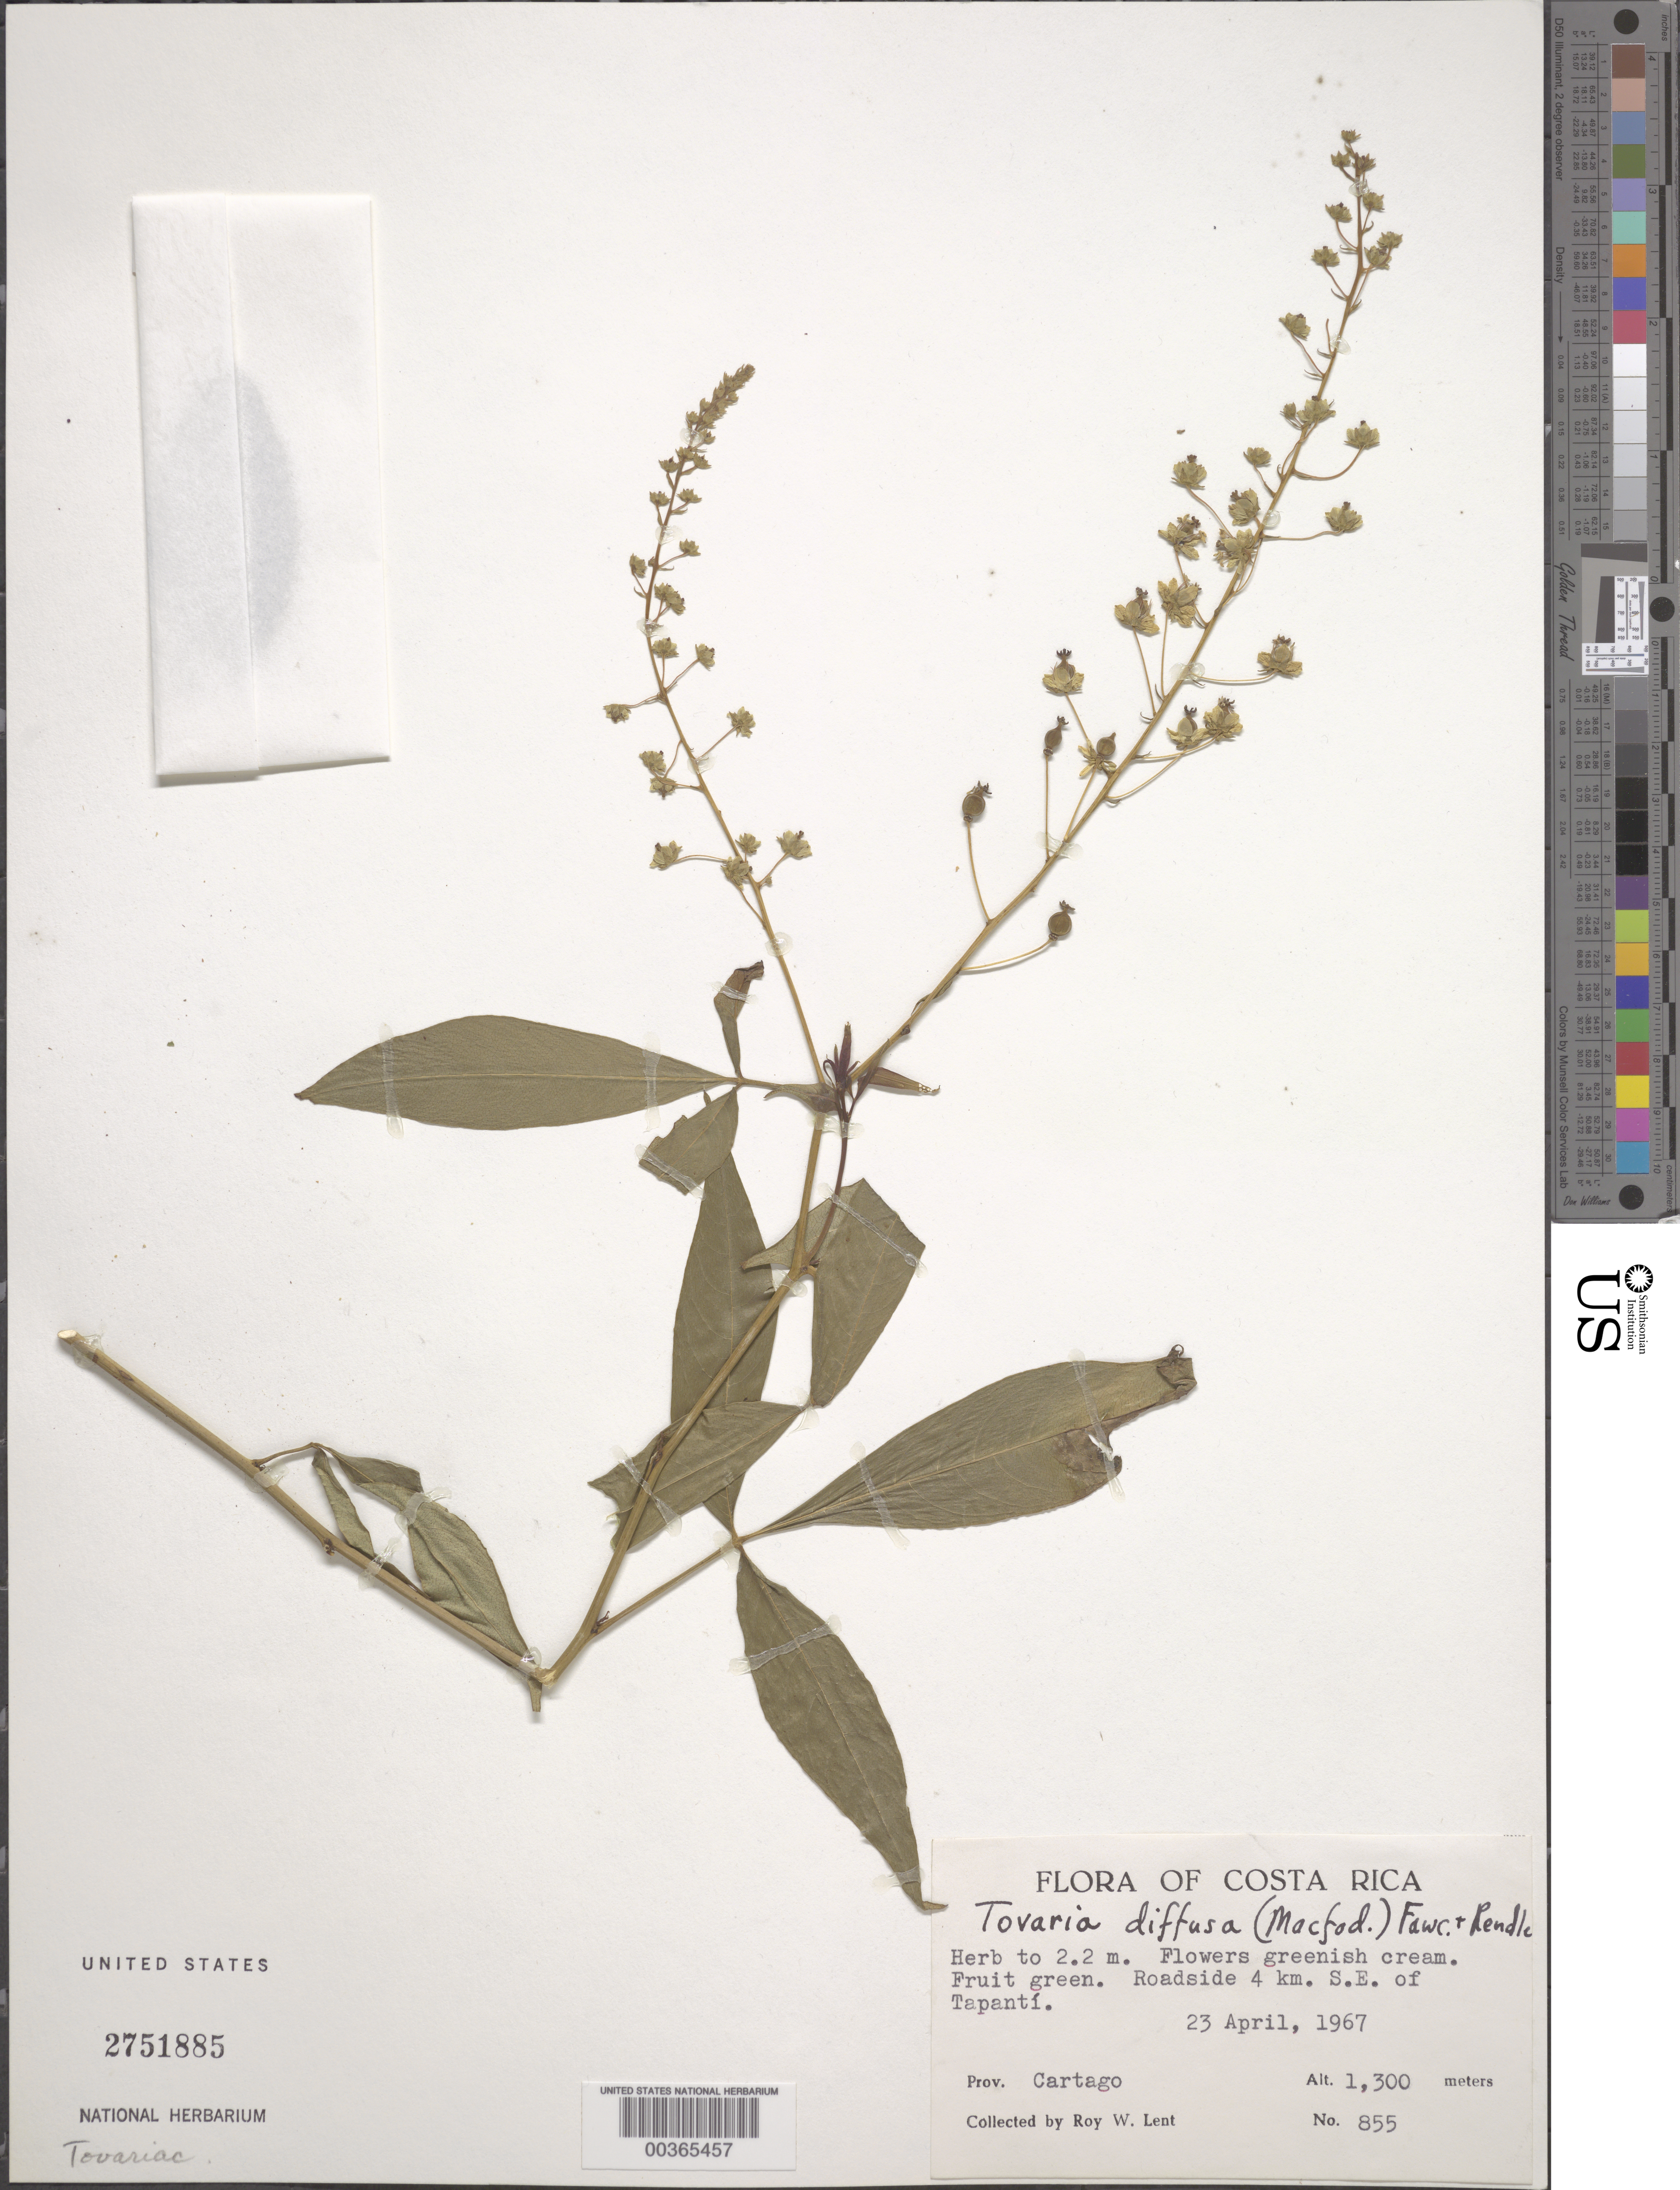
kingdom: Plantae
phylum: Tracheophyta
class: Magnoliopsida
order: Brassicales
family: Tovariaceae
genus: Tovaria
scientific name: Tovaria diffusa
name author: (Macfad.) Fawc. & Rendle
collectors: R. W. Lent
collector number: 855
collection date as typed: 23 Apr 1967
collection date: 1967-04-23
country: Costa Rica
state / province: Cartago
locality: SE of Tapanti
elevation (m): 1300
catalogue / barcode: US 2751885